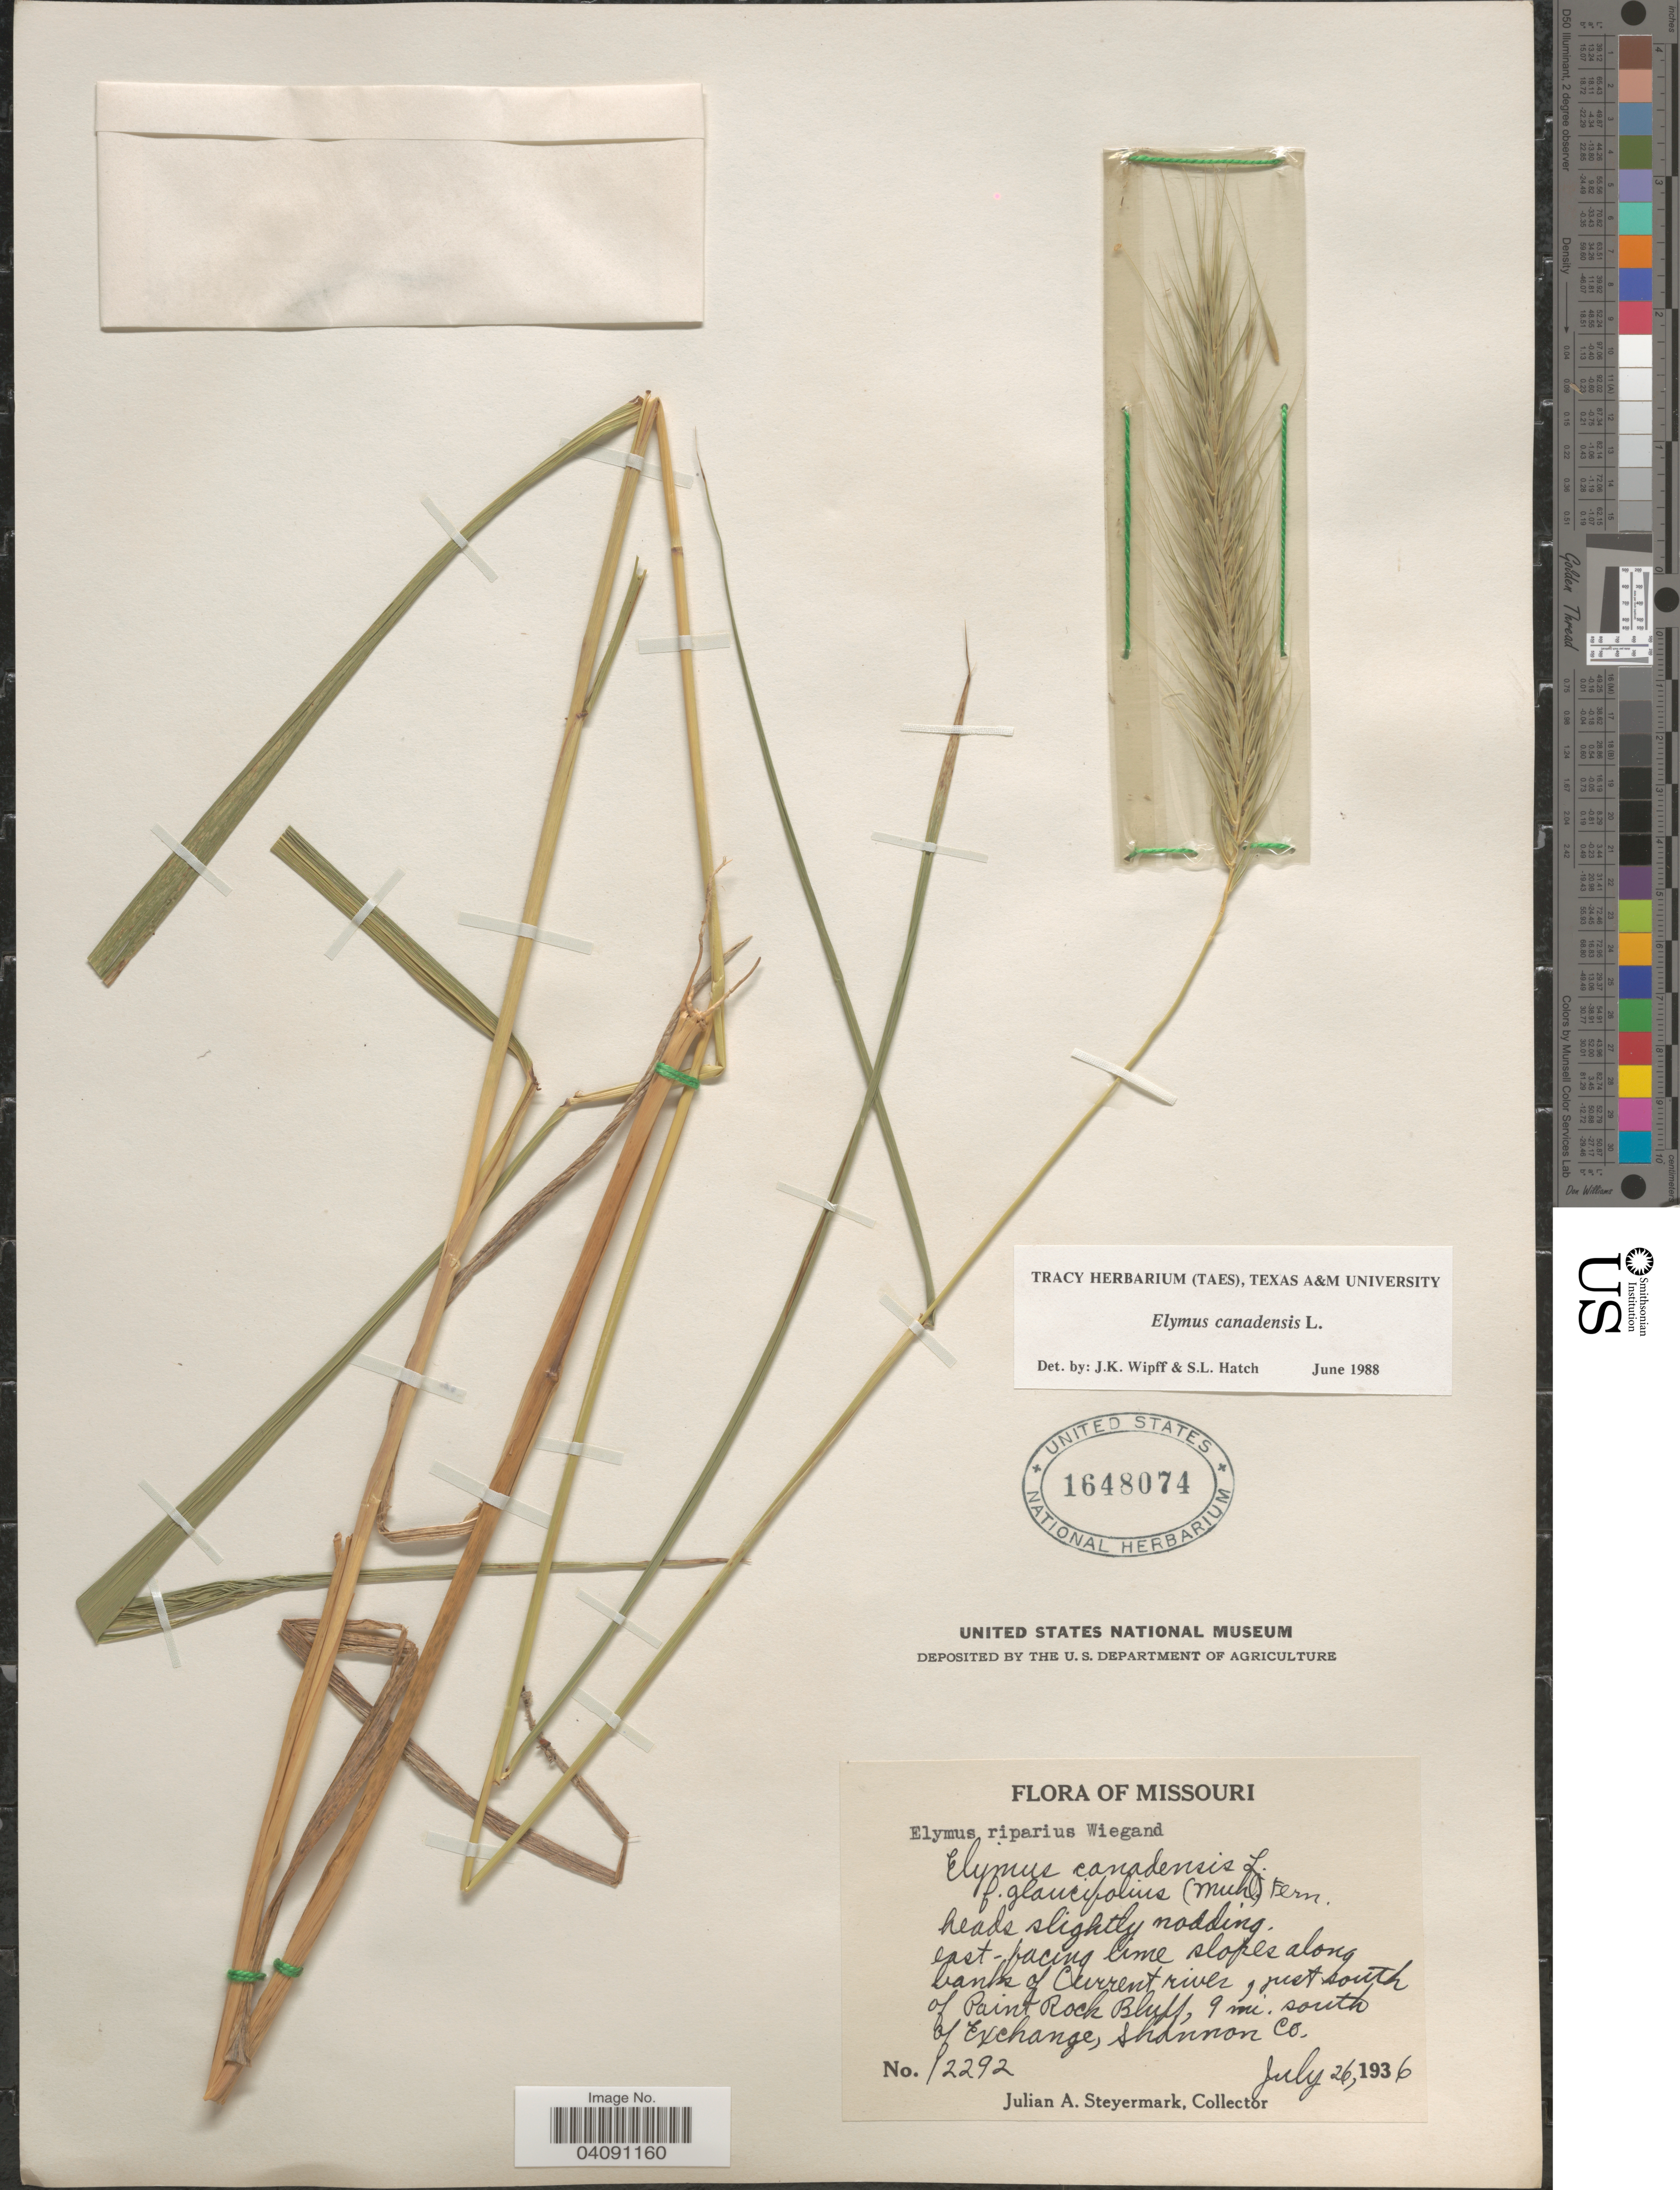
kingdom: Plantae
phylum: Tracheophyta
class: Liliopsida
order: Poales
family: Poaceae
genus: Elymus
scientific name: Elymus canadensis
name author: L.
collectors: J. Steyermark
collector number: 12292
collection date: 1936-07-26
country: United States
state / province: Missouri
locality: East-facing lime slopes along banks of Current river, just south of Paint Rock Bluff, 9 mi. south of Exchange, Shannon Co.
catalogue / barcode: US 1648074